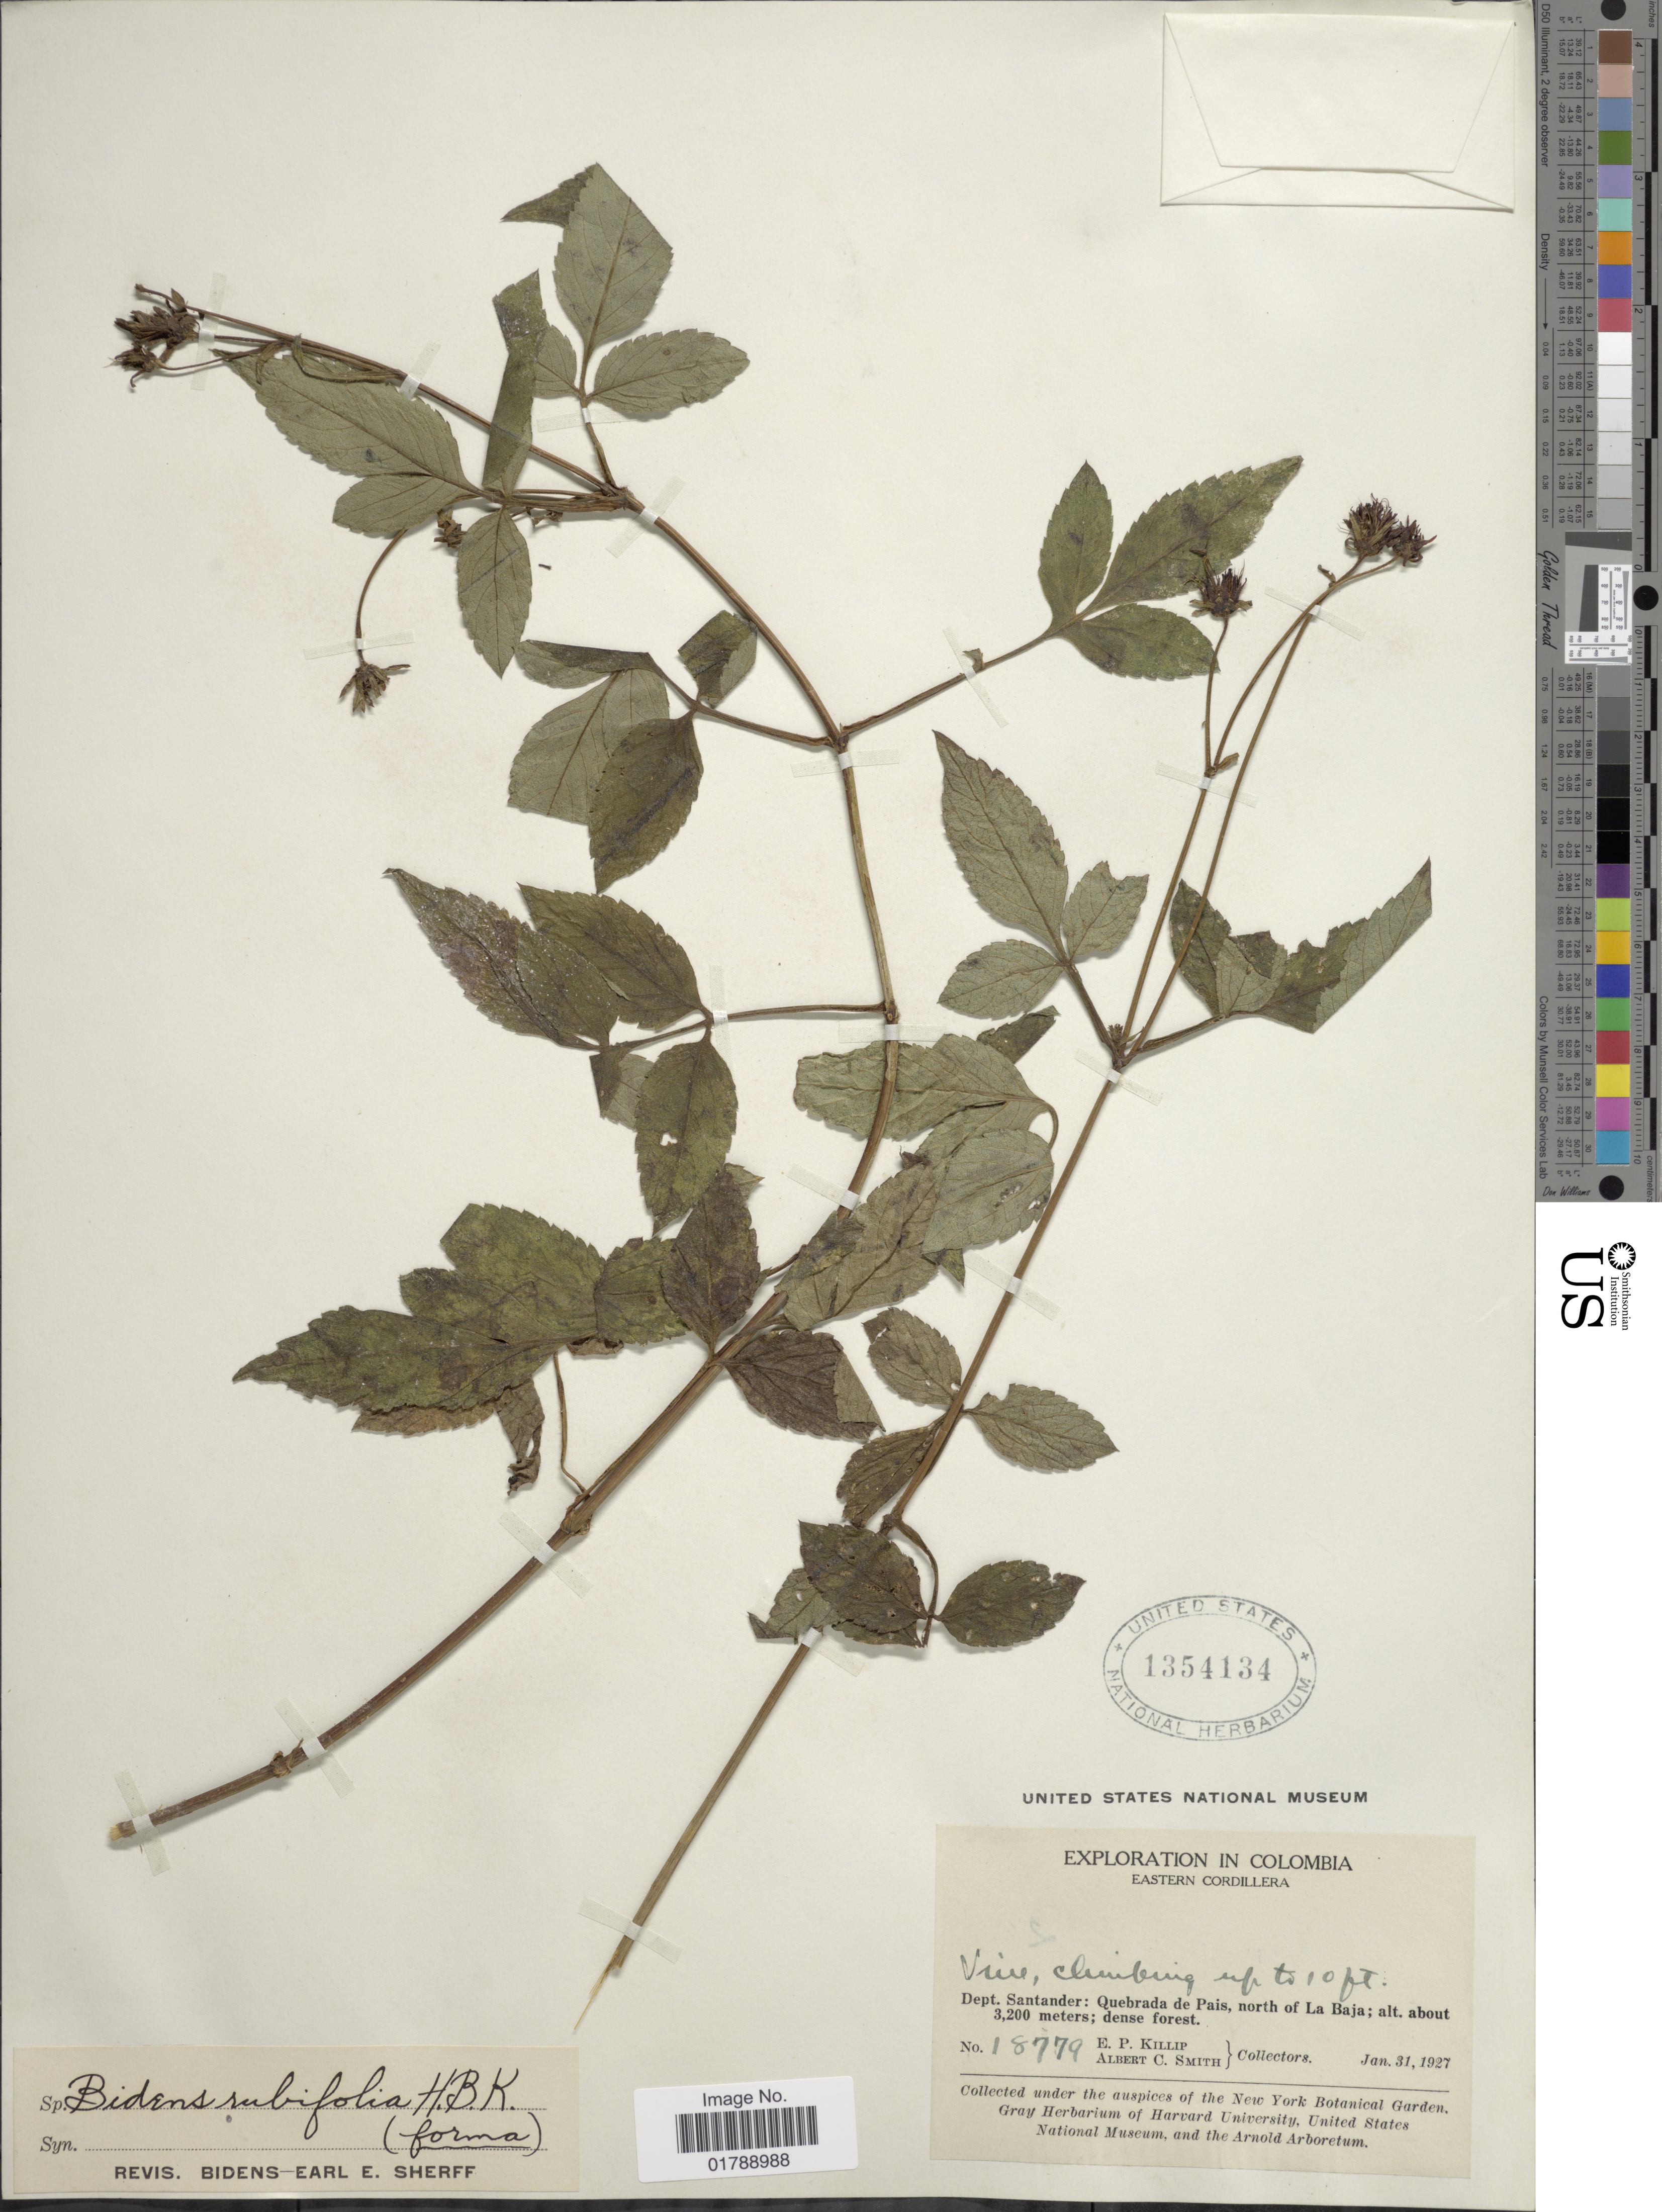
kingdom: Plantae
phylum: Tracheophyta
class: Magnoliopsida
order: Asterales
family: Asteraceae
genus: Bidens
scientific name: Bidens rubifolia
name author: Kunth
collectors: E. P. Killip & A. C. Smith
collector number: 18779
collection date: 1927-01-31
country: Colombia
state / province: Santander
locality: Quebrada de Pais, north of La Baja. Eastern Cordillera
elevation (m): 3200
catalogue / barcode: US 1354134